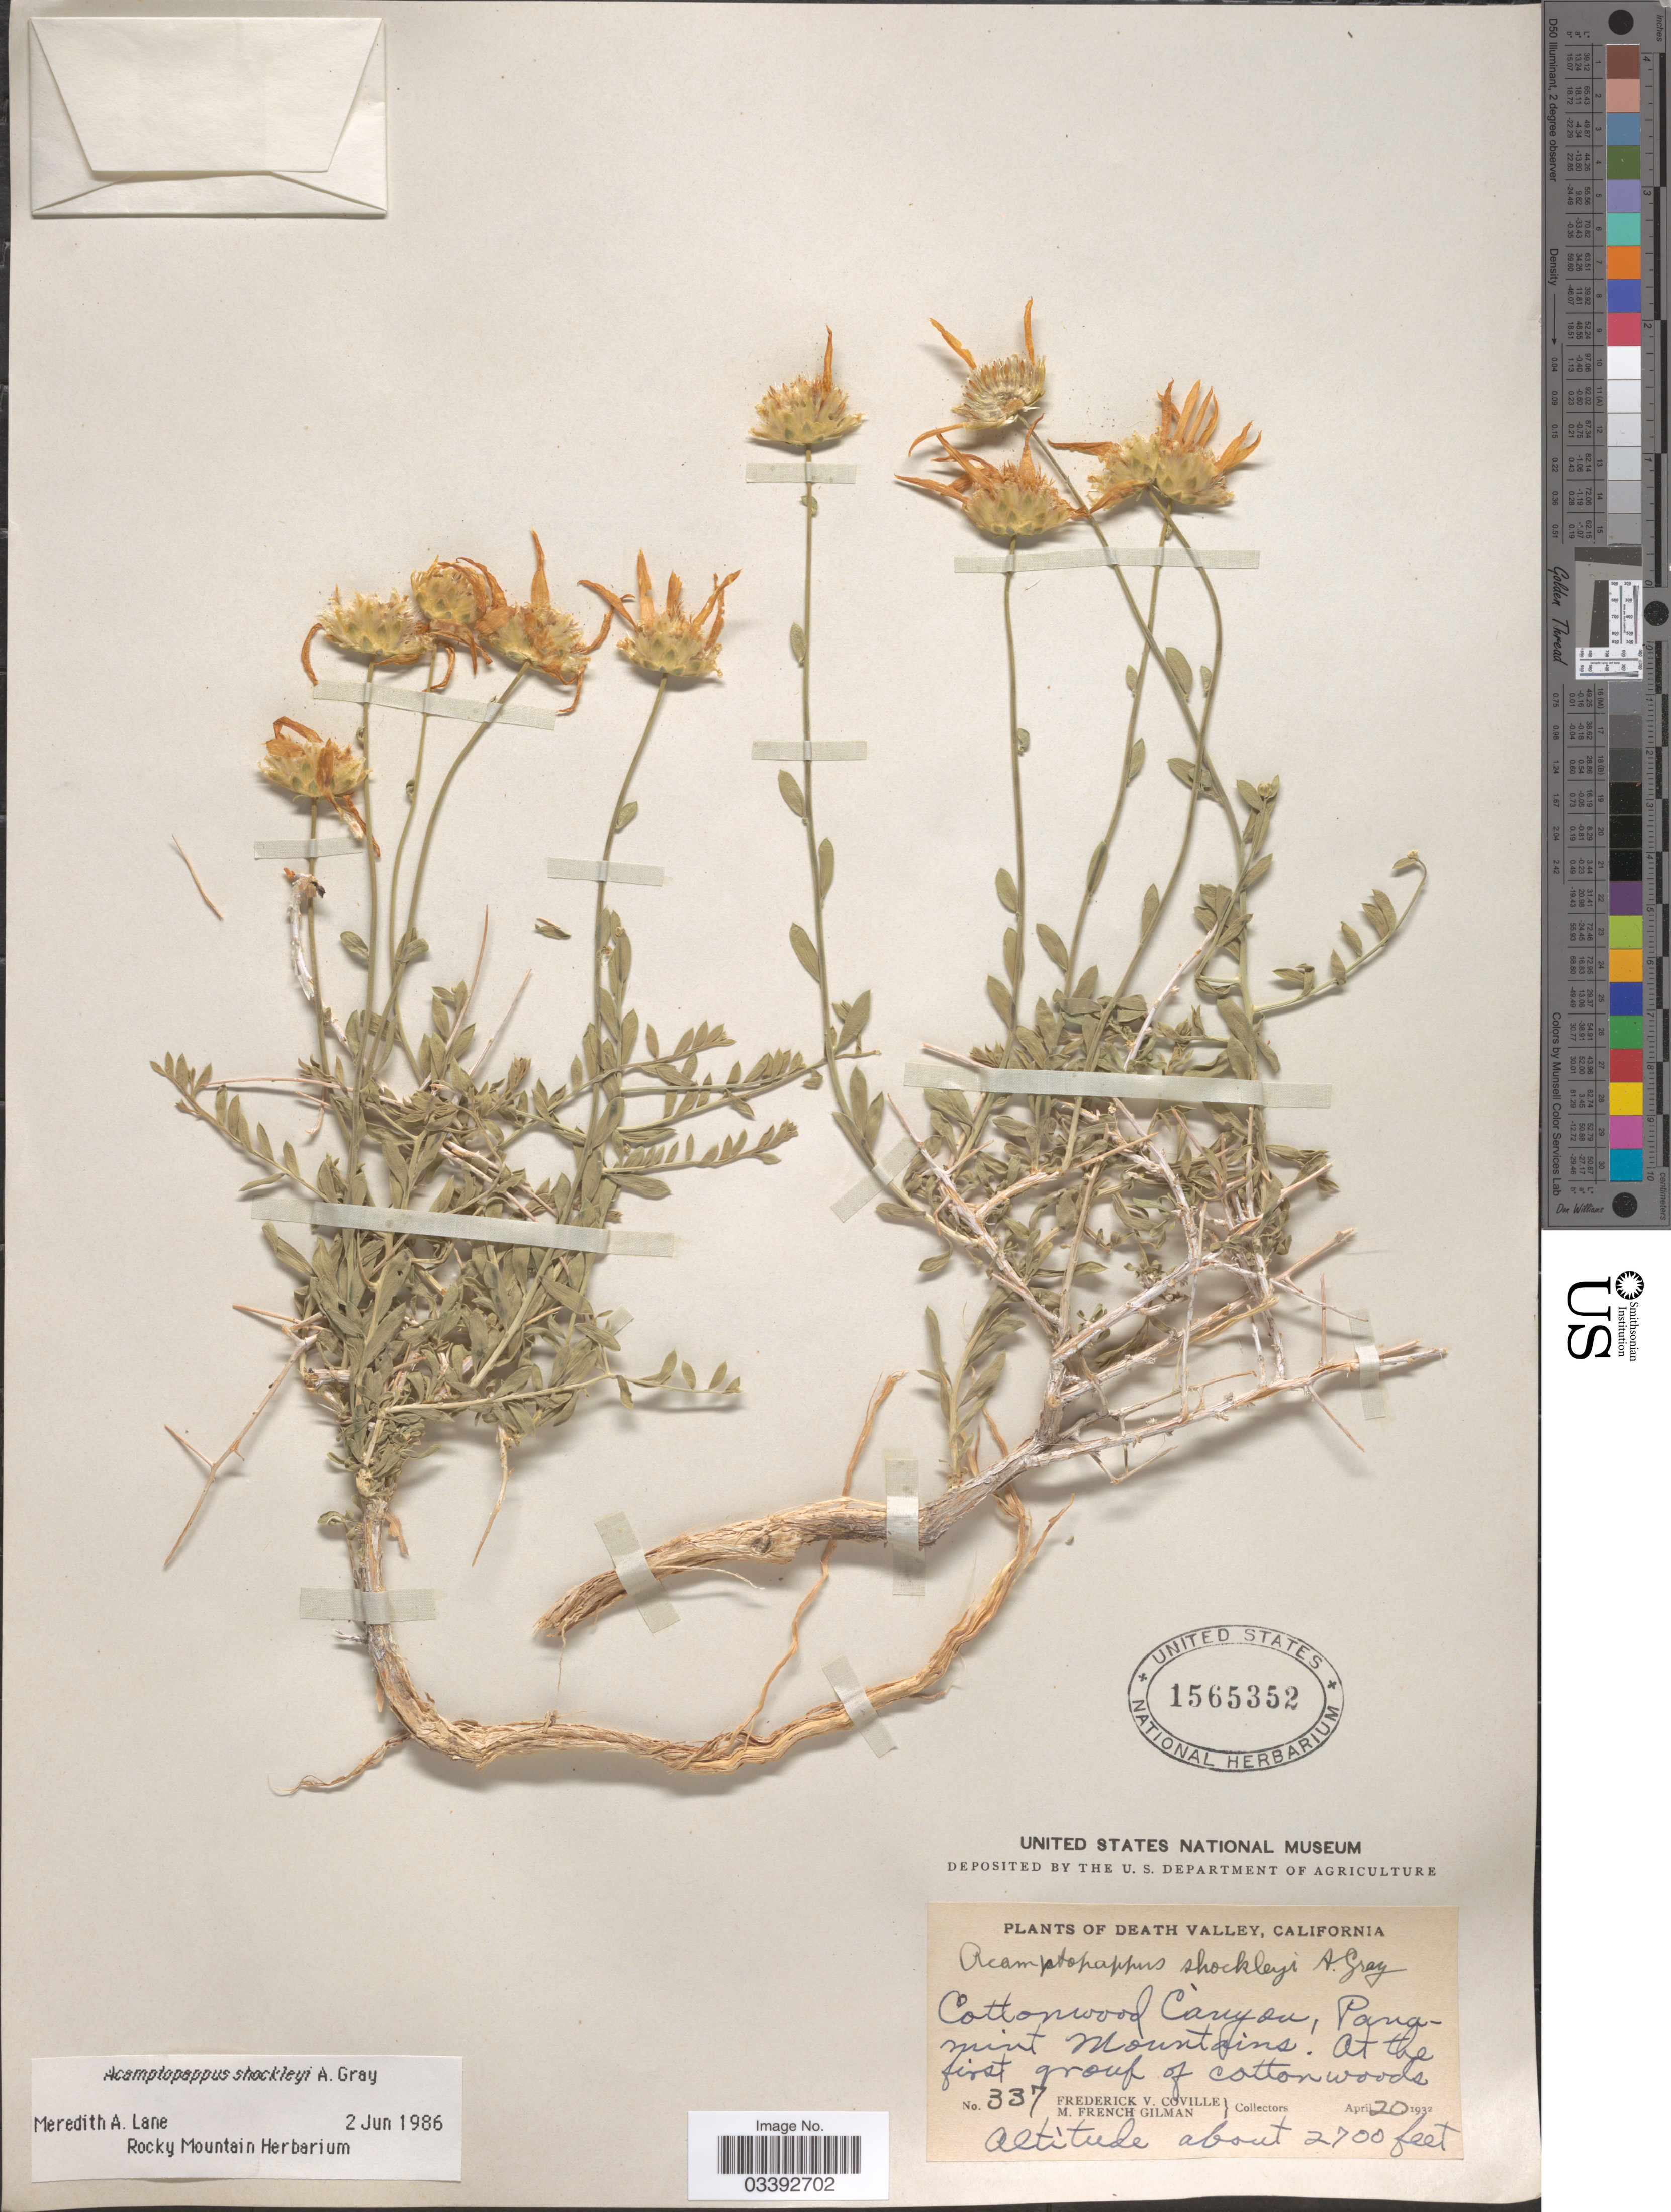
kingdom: Plantae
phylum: Tracheophyta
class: Magnoliopsida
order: Asterales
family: Asteraceae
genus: Acamptopappus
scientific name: Acamptopappus shockleyi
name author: A. Gray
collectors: F. V. Coville & M. F. Gilman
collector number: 337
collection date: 1932-04-20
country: United States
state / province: California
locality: Death Valley. Cottonwood Canyon, Panamint Mountains.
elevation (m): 823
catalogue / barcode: US 1565352